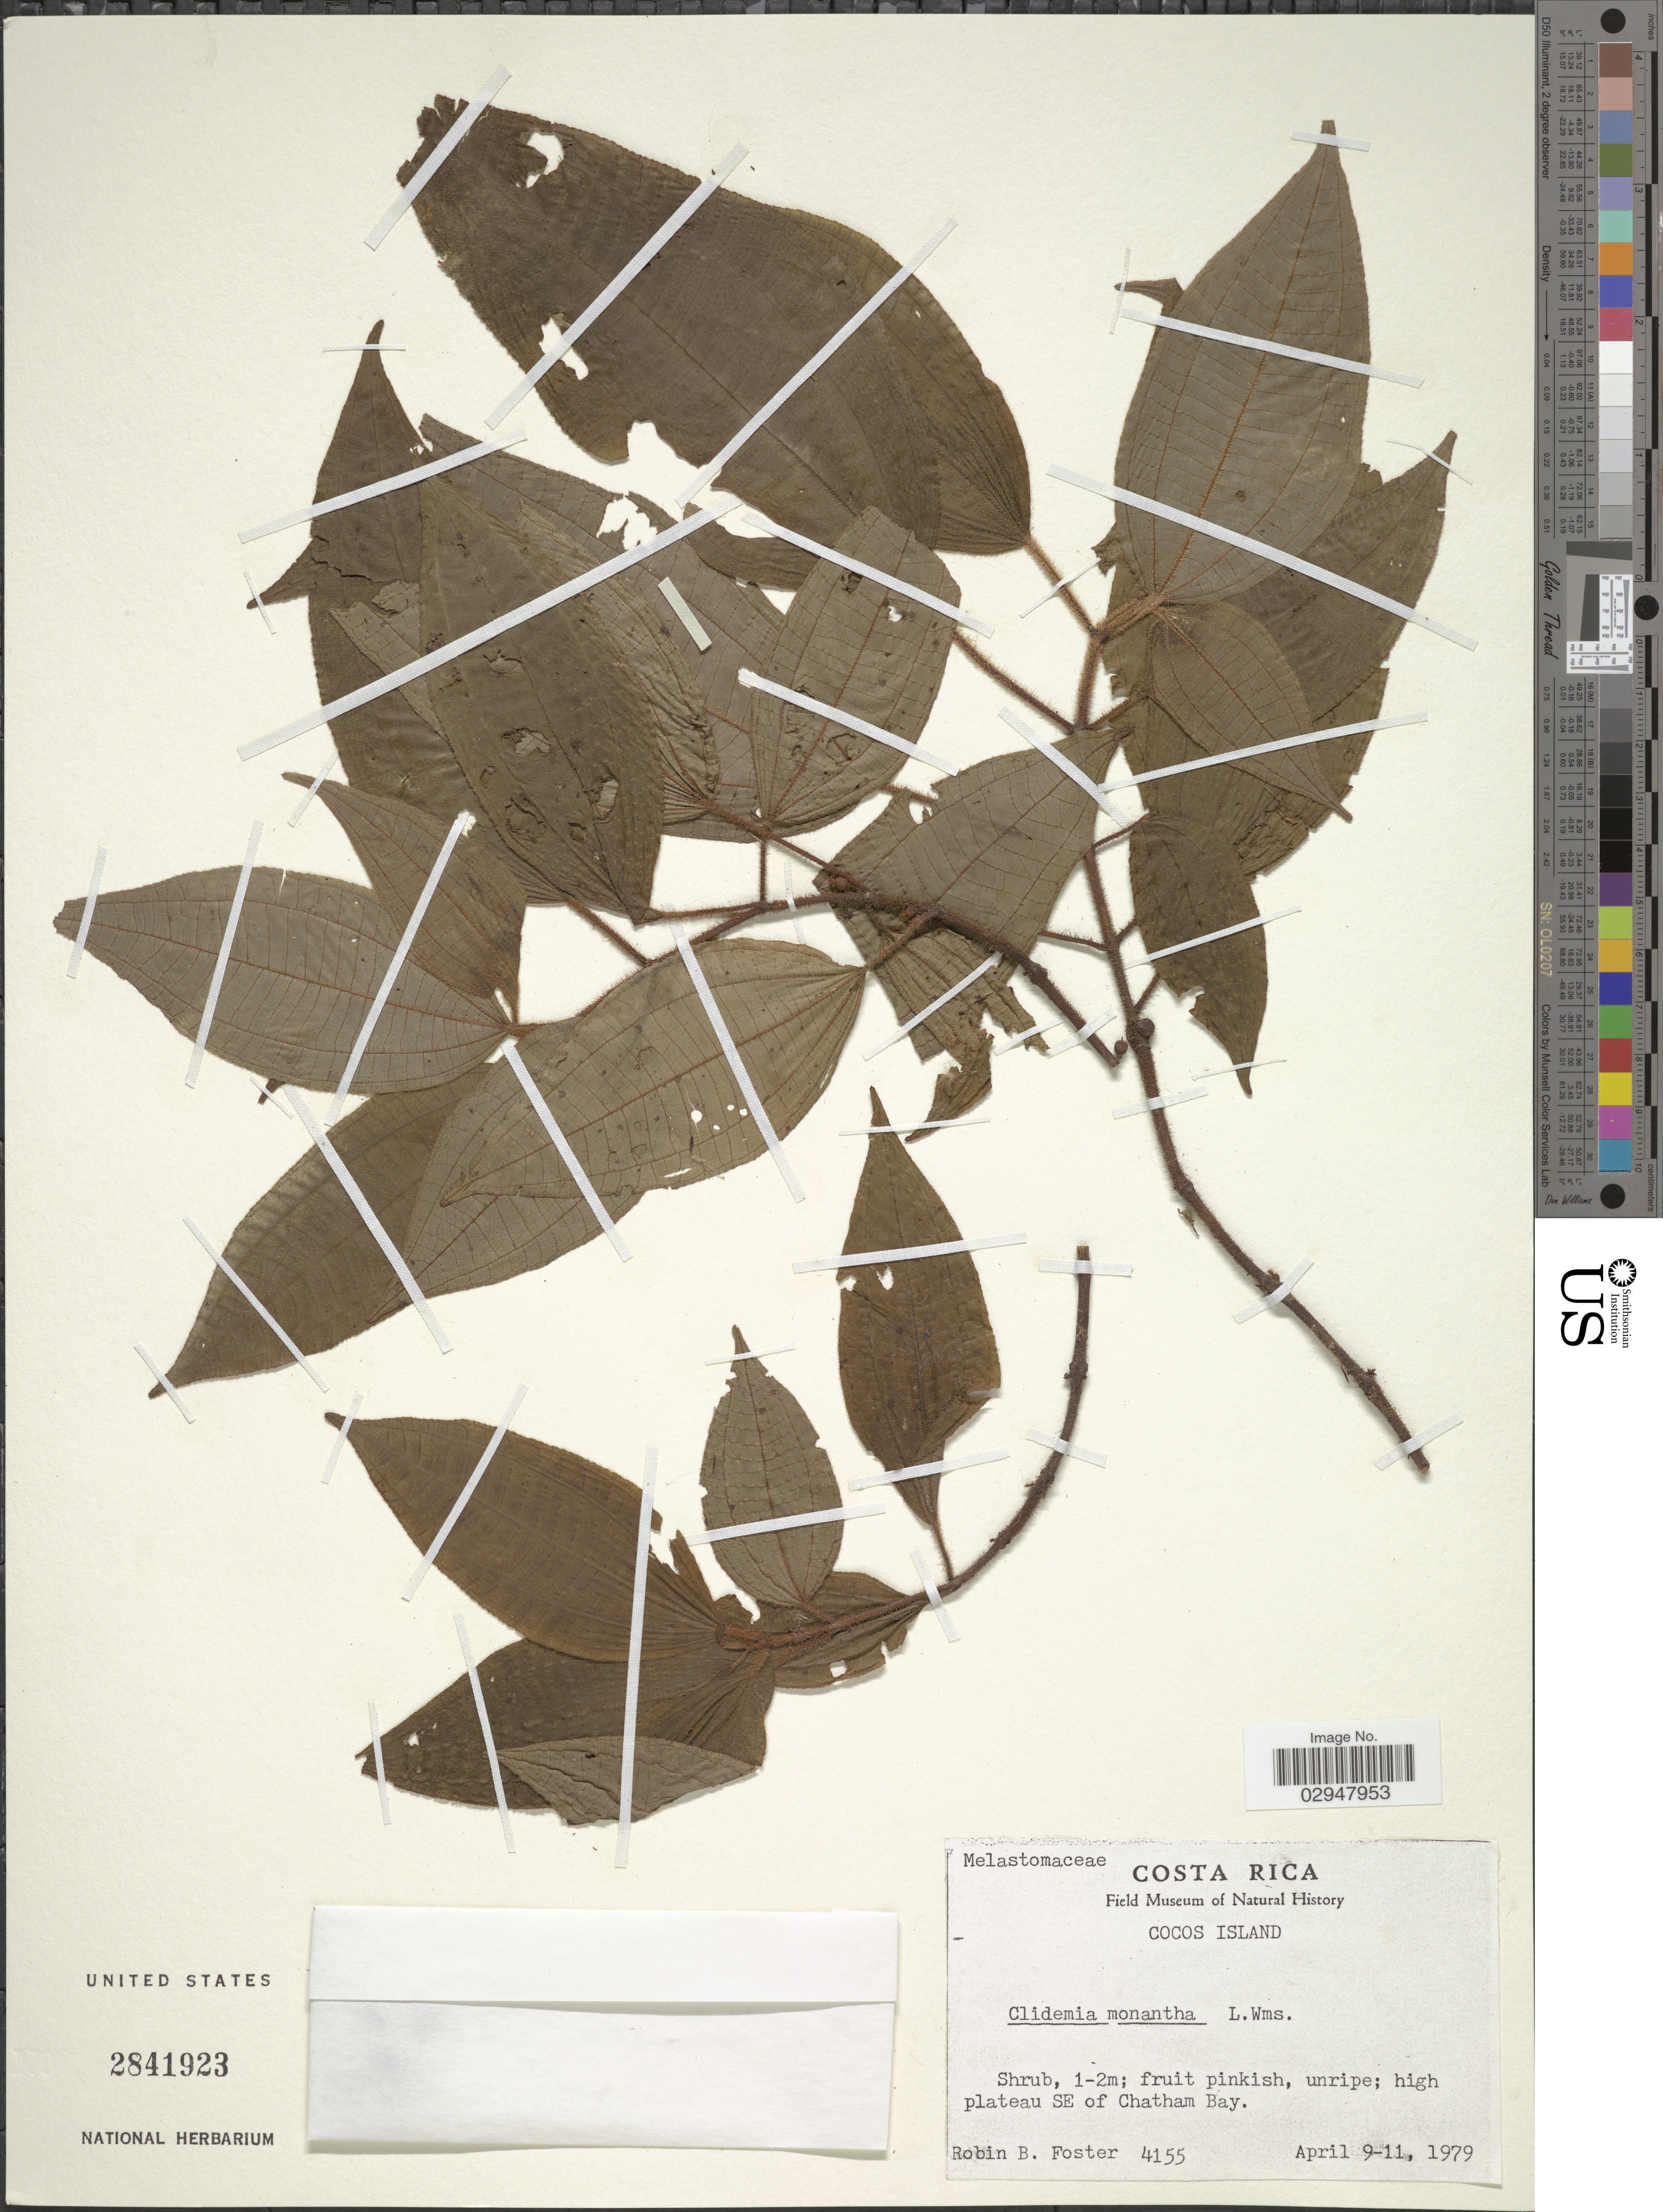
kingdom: Plantae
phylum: Tracheophyta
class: Magnoliopsida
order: Myrtales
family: Melastomataceae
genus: Clidemia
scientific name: Clidemia monantha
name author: L.O. Williams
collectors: R. B. Foster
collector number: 4155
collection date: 1979-04-09/1979-04-11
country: Costa Rica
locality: Cocos Island, High plateau SE of Chatham Bay.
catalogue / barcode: US 2841923